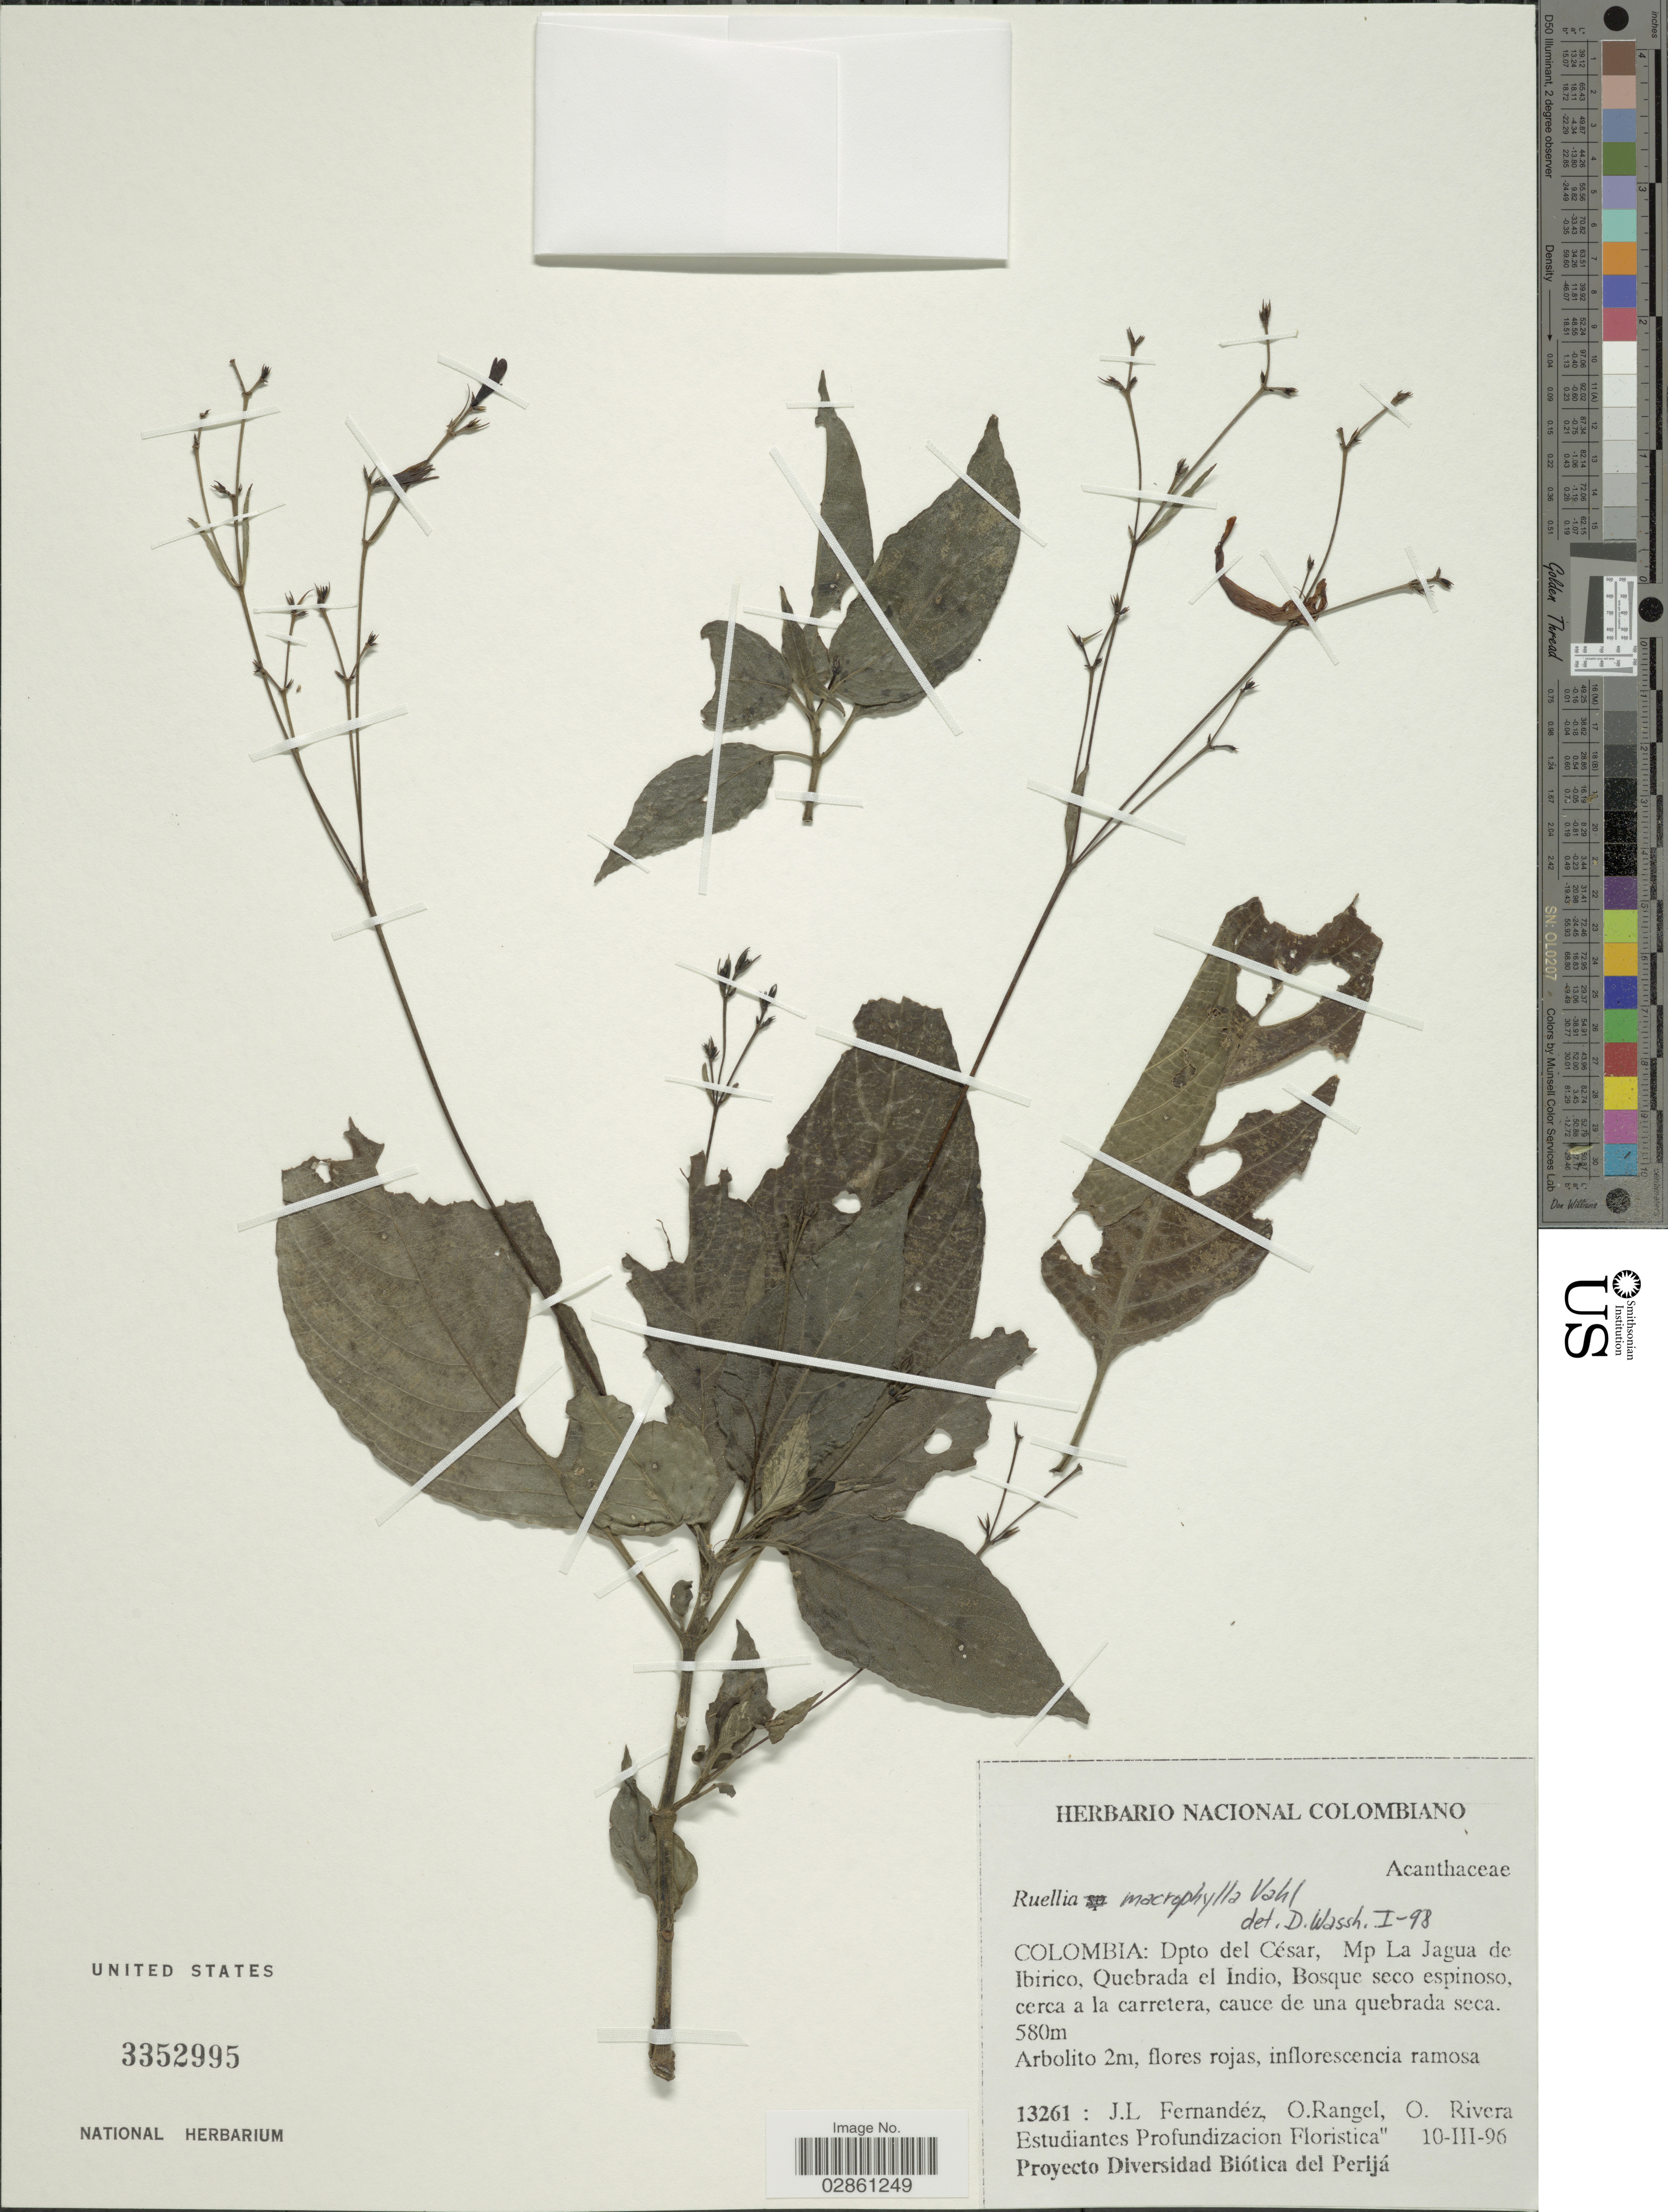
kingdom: Plantae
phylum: Tracheophyta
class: Magnoliopsida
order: Lamiales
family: Acanthaceae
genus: Ruellia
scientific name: Ruellia macrophylla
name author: Vahl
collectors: J. Fernandez, O. Rangel, O. Rivera & et al.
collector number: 13261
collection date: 1996-03-10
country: Colombia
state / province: Cesar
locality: Dpto del César, Mp La Jagua de Ibirico, Quebrada el Indio.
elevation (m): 580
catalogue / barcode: US 3352995